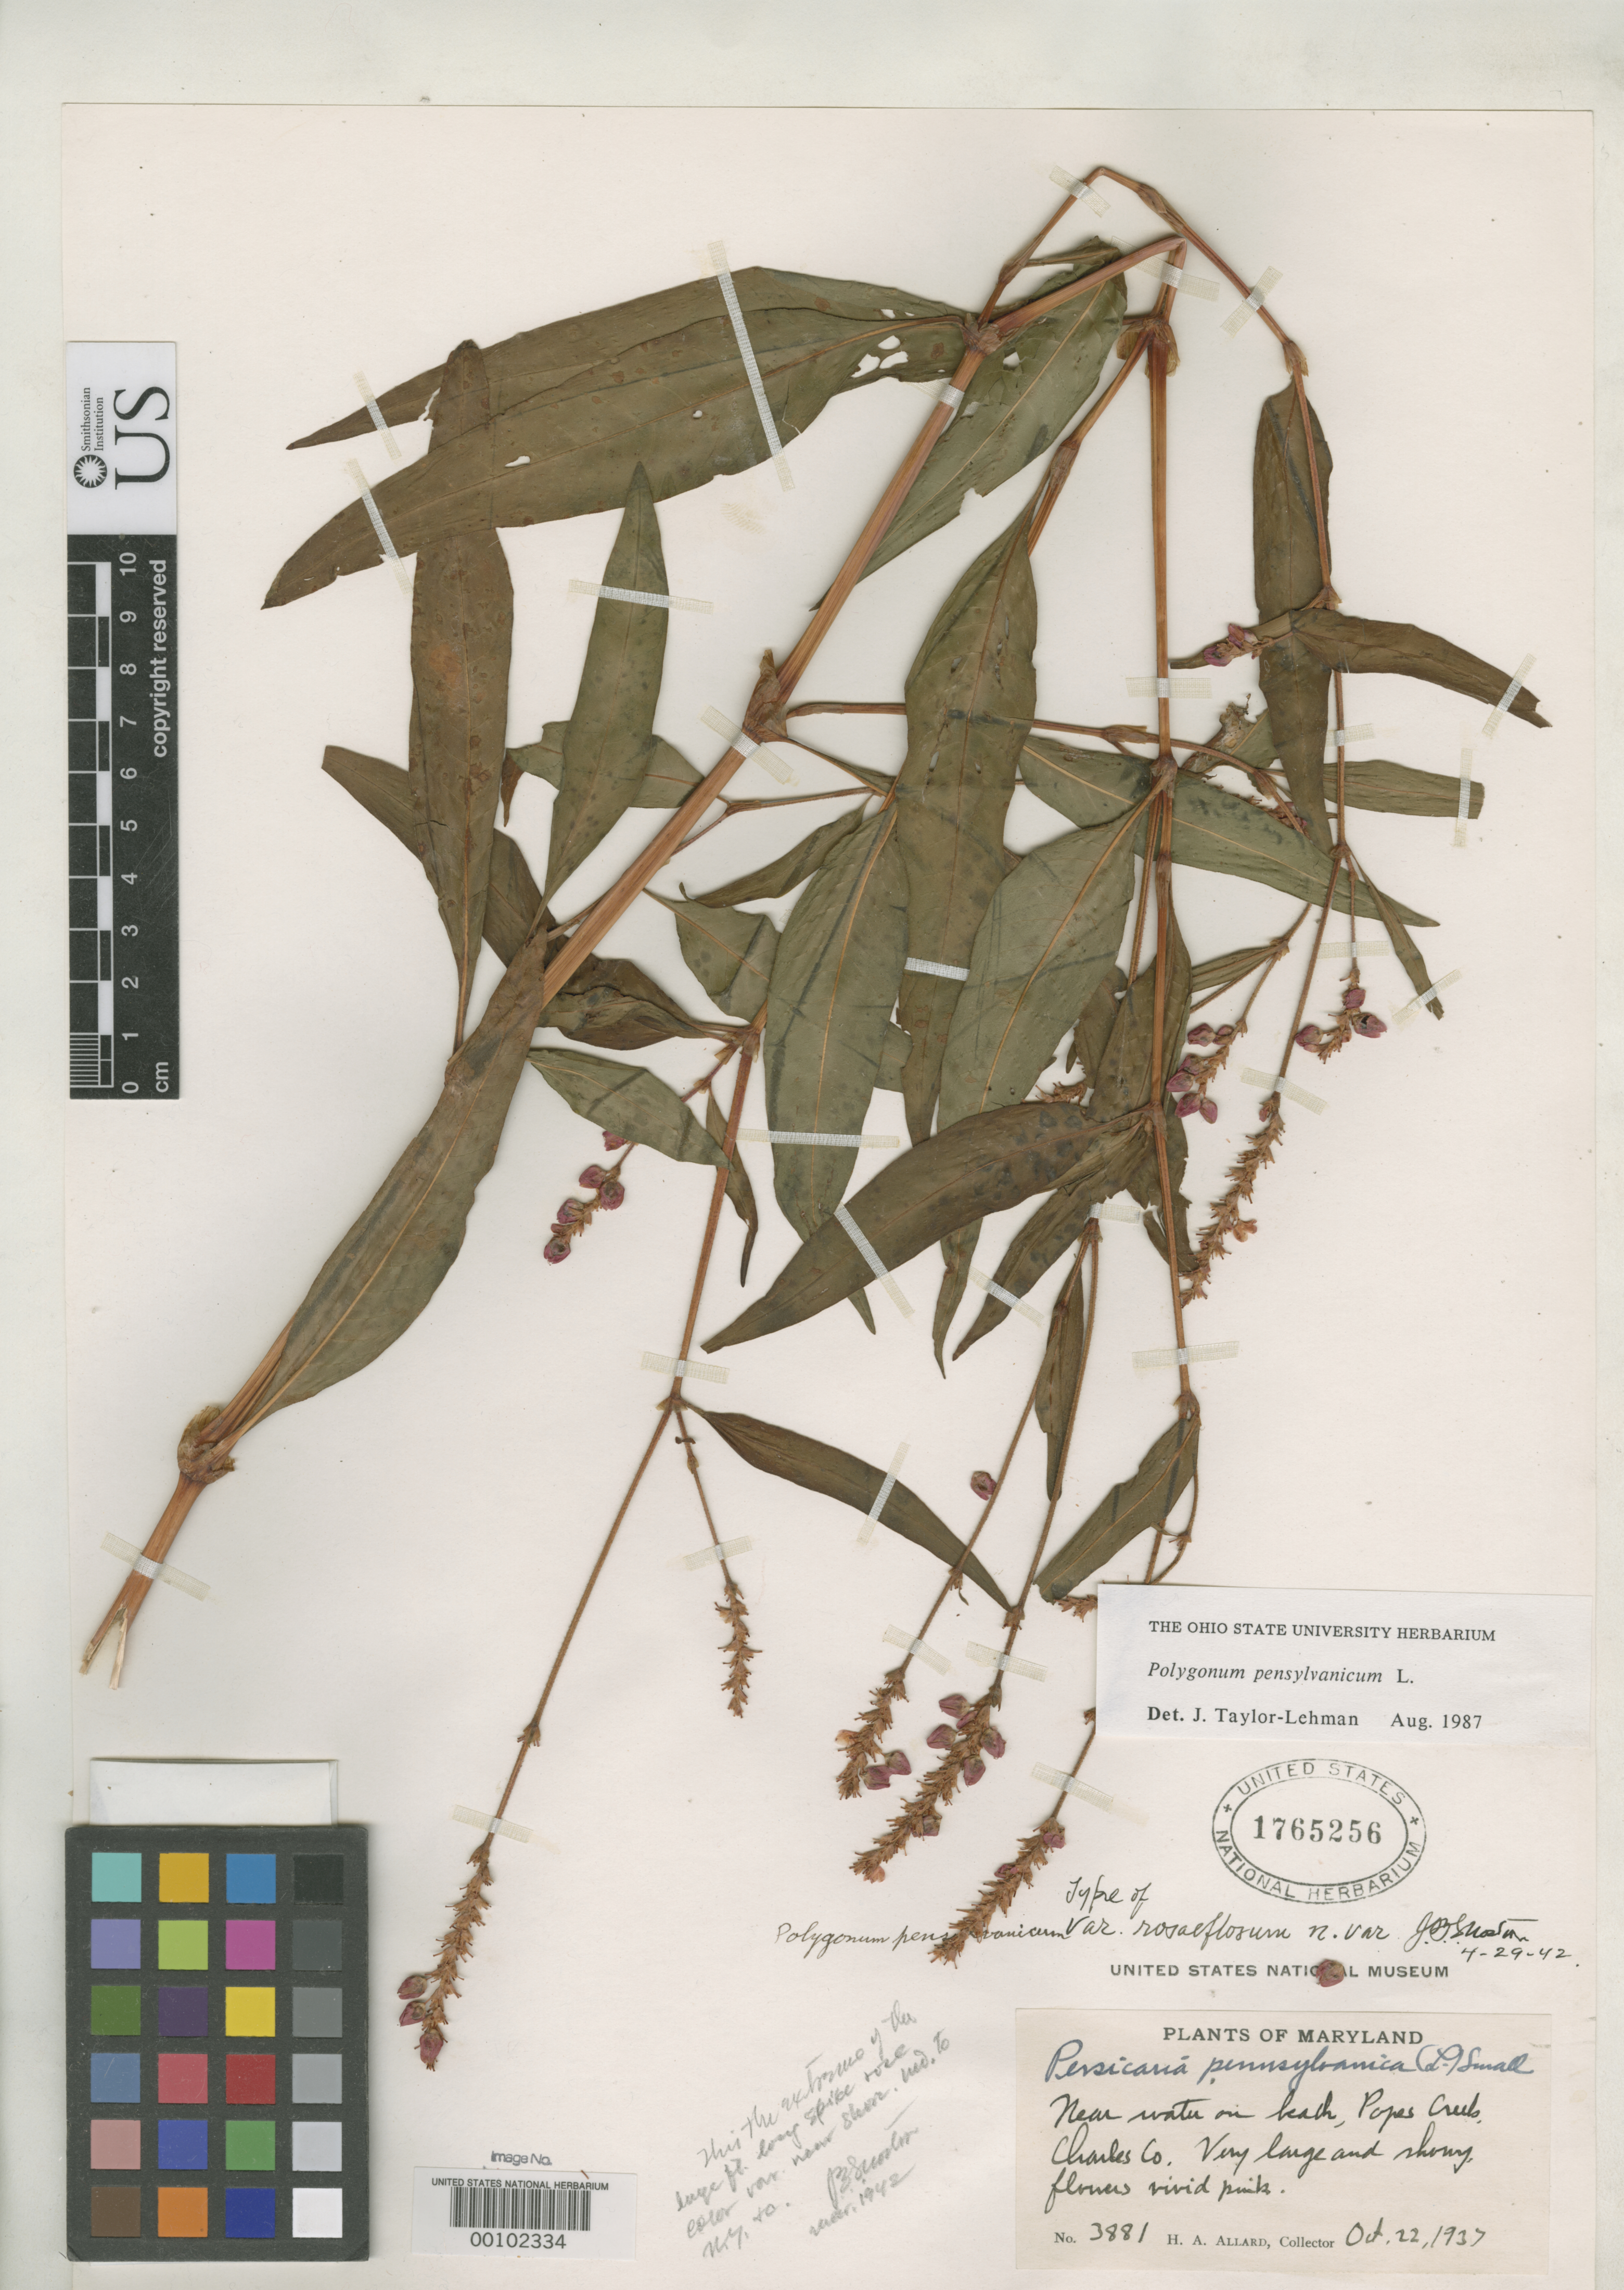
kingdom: Plantae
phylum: Tracheophyta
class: Magnoliopsida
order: Caryophyllales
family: Polygonaceae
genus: Polygonum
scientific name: Polygonum pensylvanicum var. rosaeflorum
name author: Norton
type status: Holotype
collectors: H. A. Allard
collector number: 3881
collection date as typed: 22 Oct 1937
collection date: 1937-10-22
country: United States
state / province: Maryland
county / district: Charles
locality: Pope's Creek.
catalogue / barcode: US 1765256